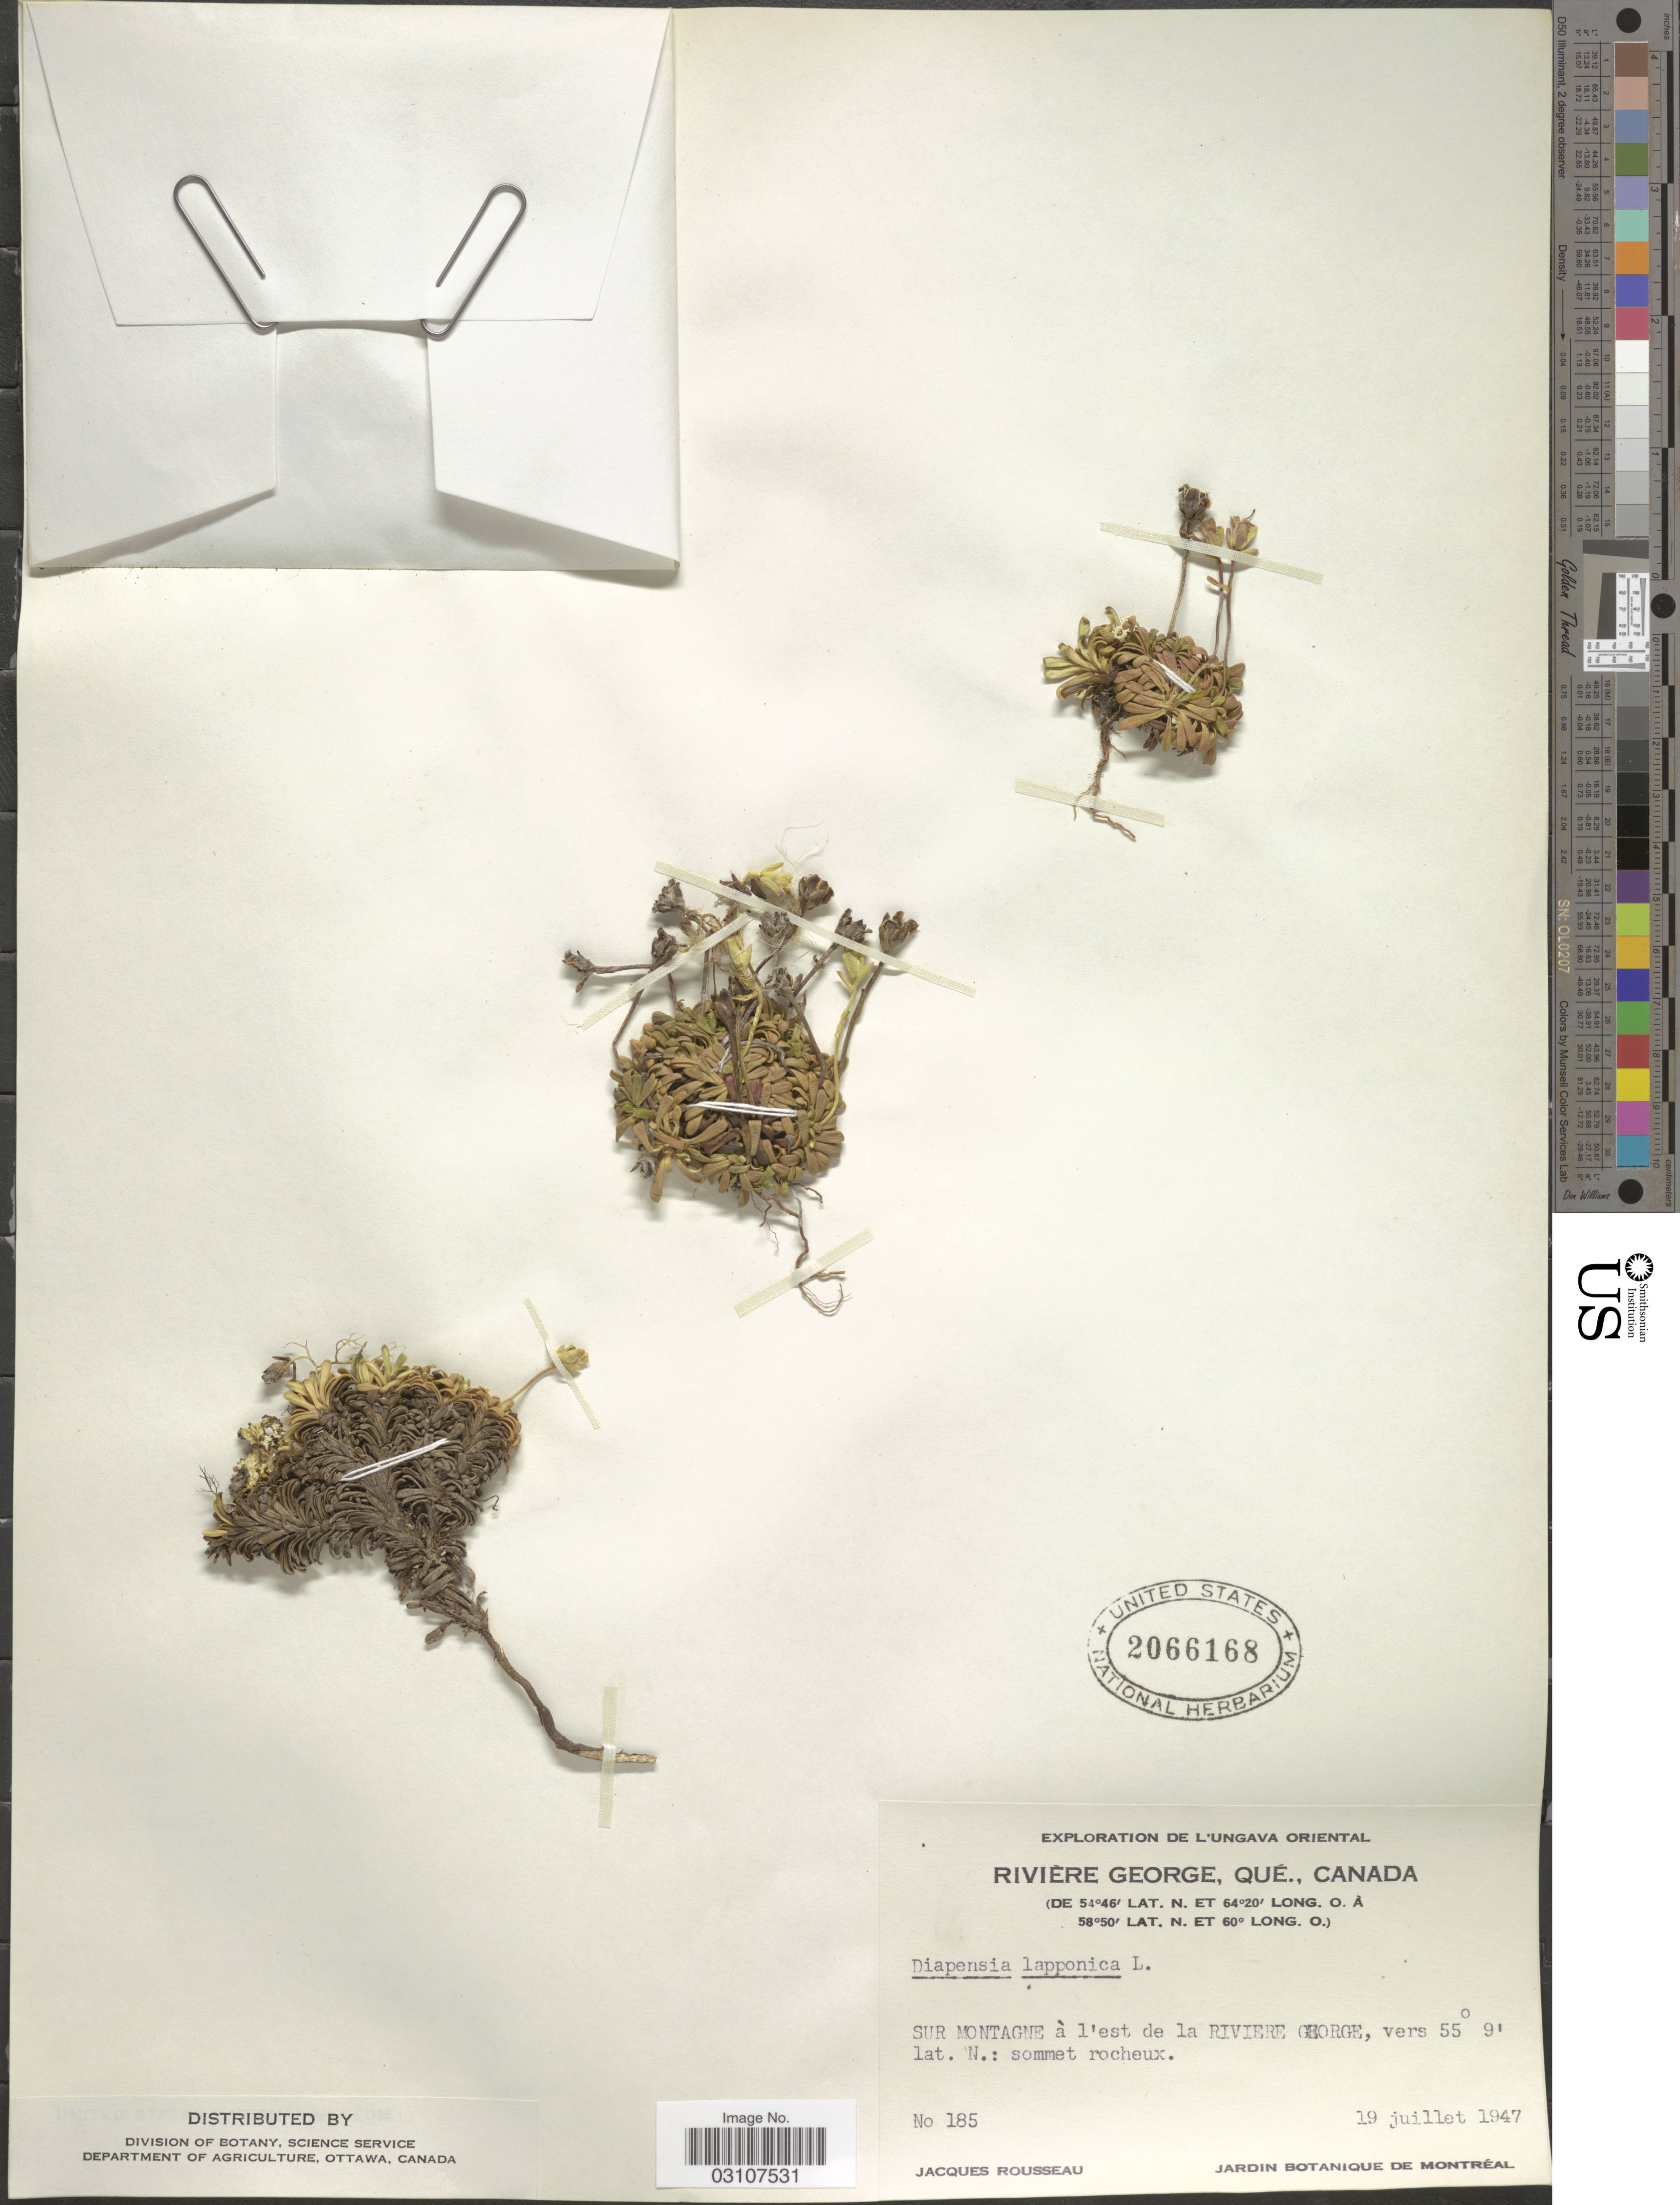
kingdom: Plantae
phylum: Tracheophyta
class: Magnoliopsida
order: Ericales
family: Diapensiaceae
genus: Diapensia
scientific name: Diapensia lapponica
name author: L.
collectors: J. Rousseau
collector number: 185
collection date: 1947-07-19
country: Canada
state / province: Quebec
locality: Rivière George. Sur montagne à l'est de la riviere George.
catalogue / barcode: US 2066168